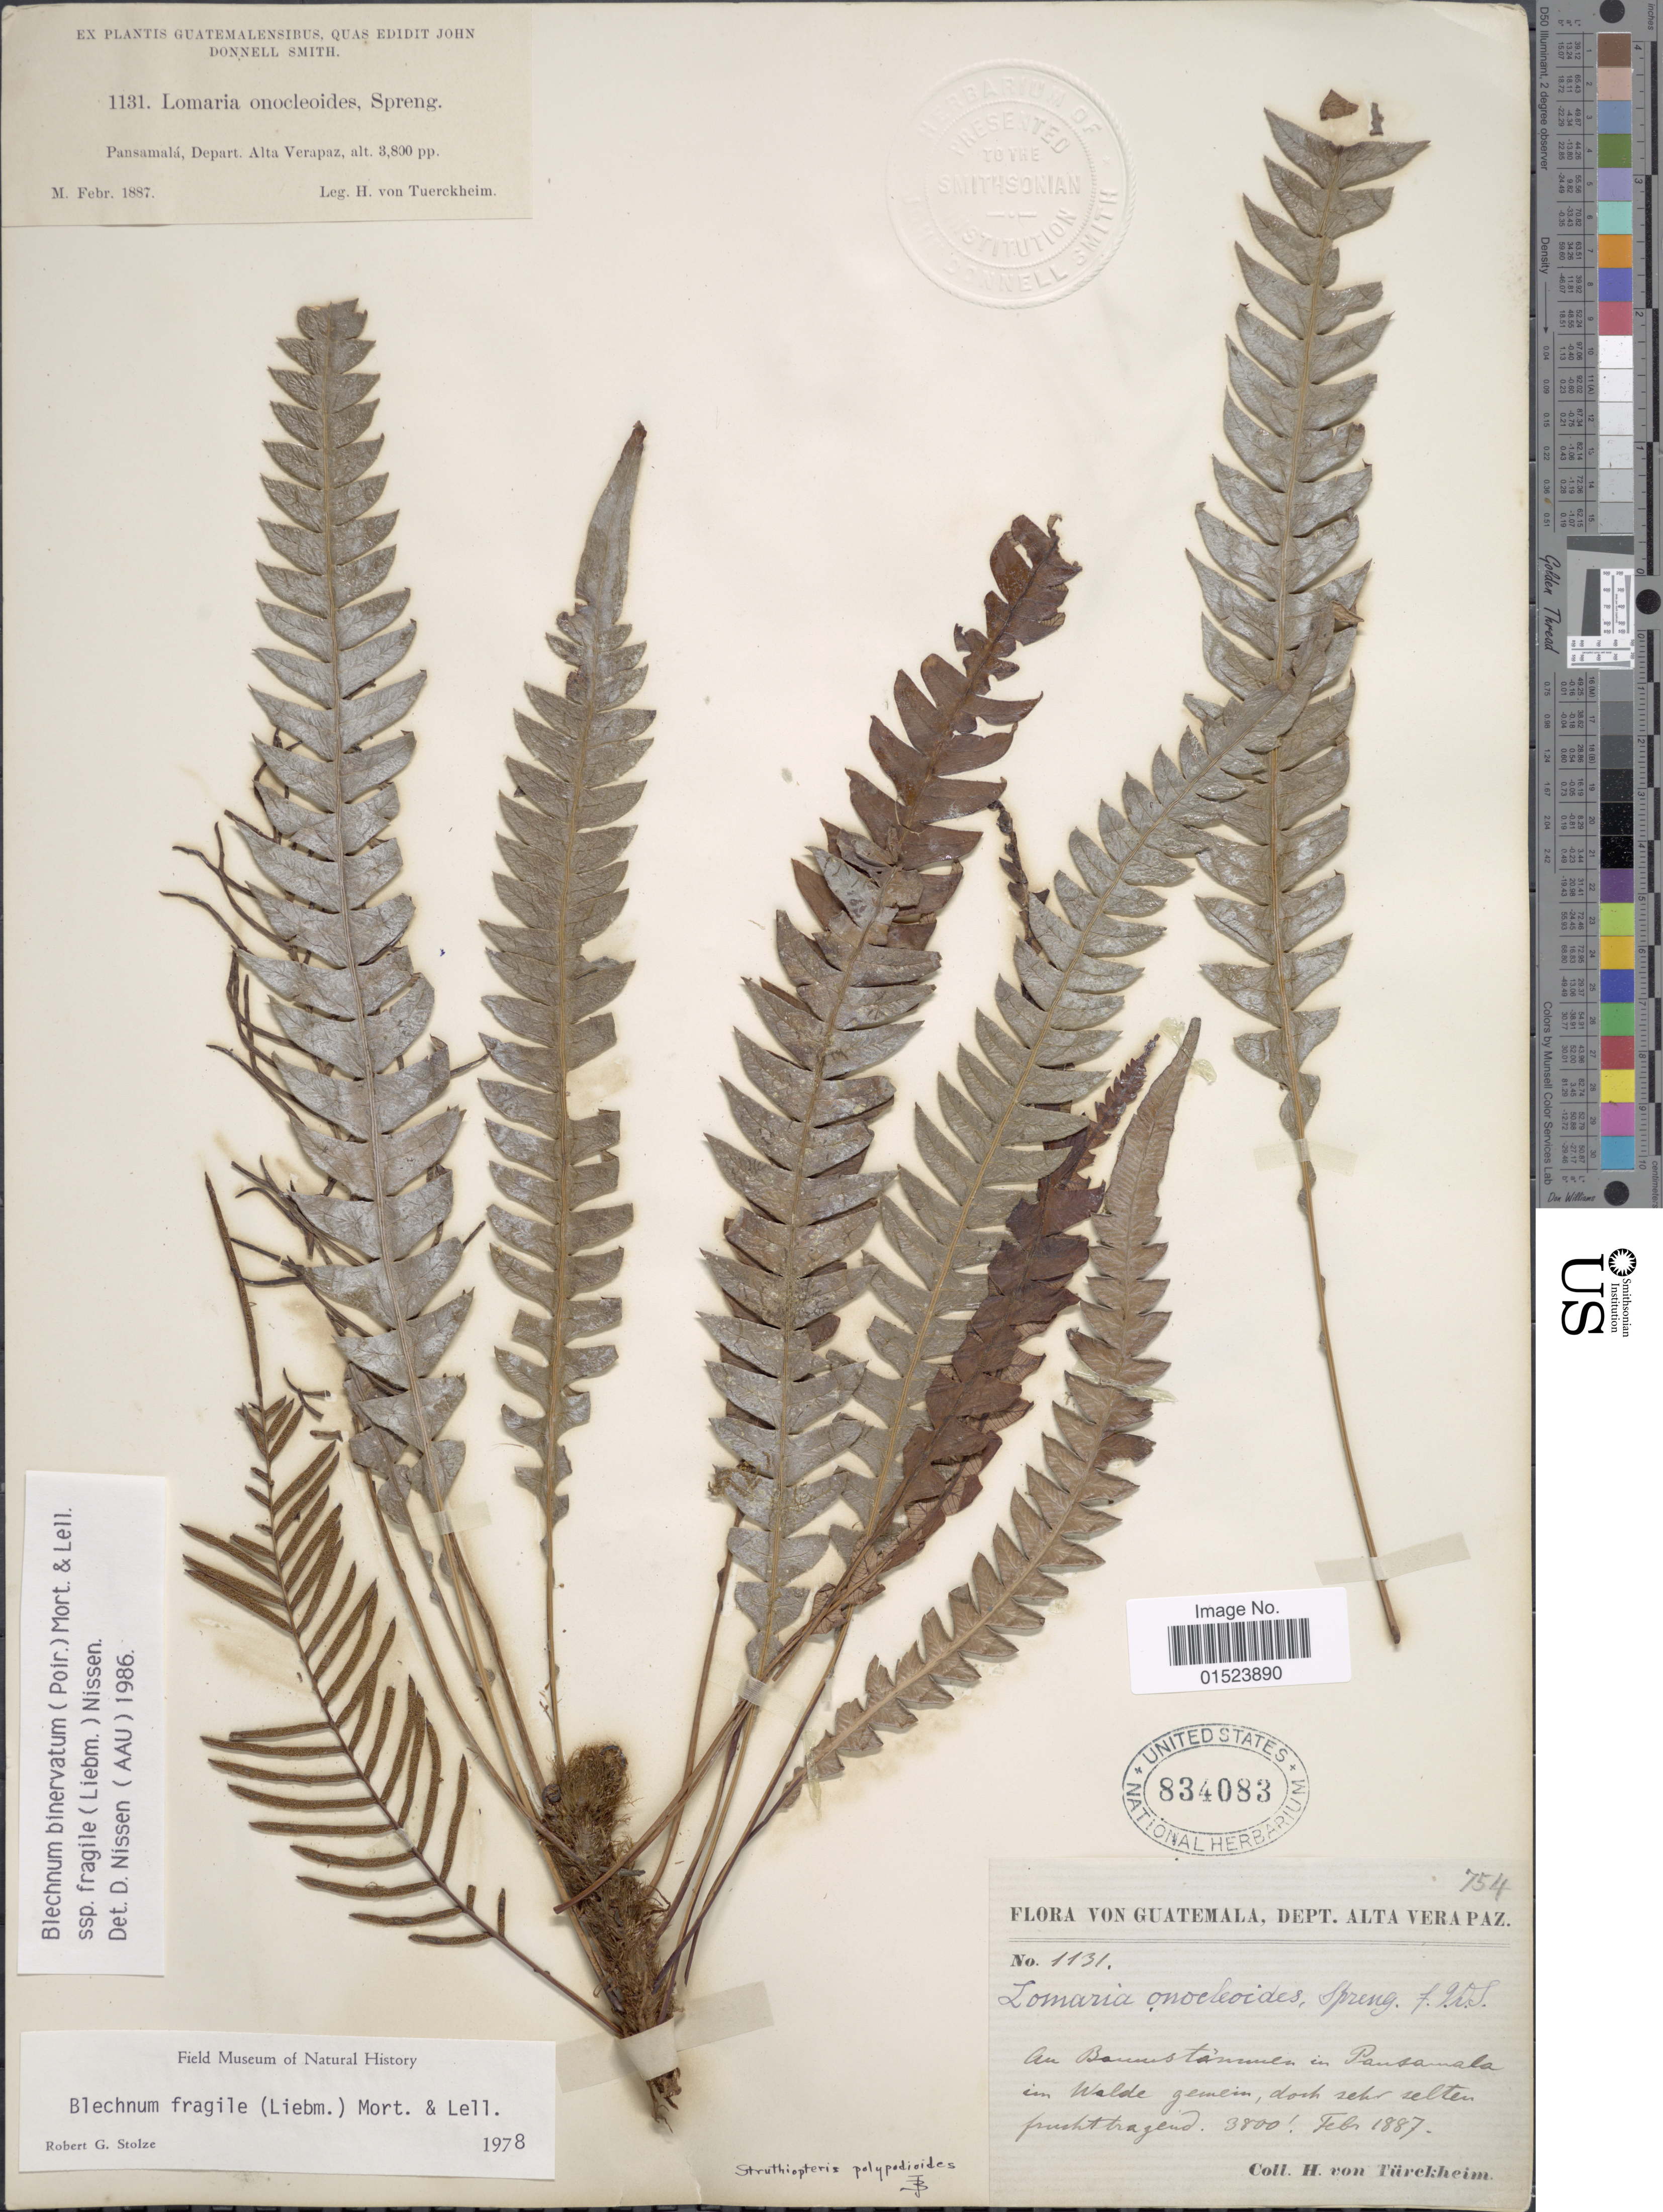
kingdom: Plantae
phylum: Tracheophyta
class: Polypodiopsida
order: Polypodiales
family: Blechnaceae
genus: Blechnum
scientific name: Blechnum fragile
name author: (Liebm.) C.V. Morton & Lellinger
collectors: H. von Türckheim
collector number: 1131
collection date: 1887-02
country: Guatemala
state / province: Alta Verapaz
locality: An baumstämmen in Pansamala im walde, gemein [on tree trunks in Pansamala in the forest, common]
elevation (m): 1158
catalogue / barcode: US 834083